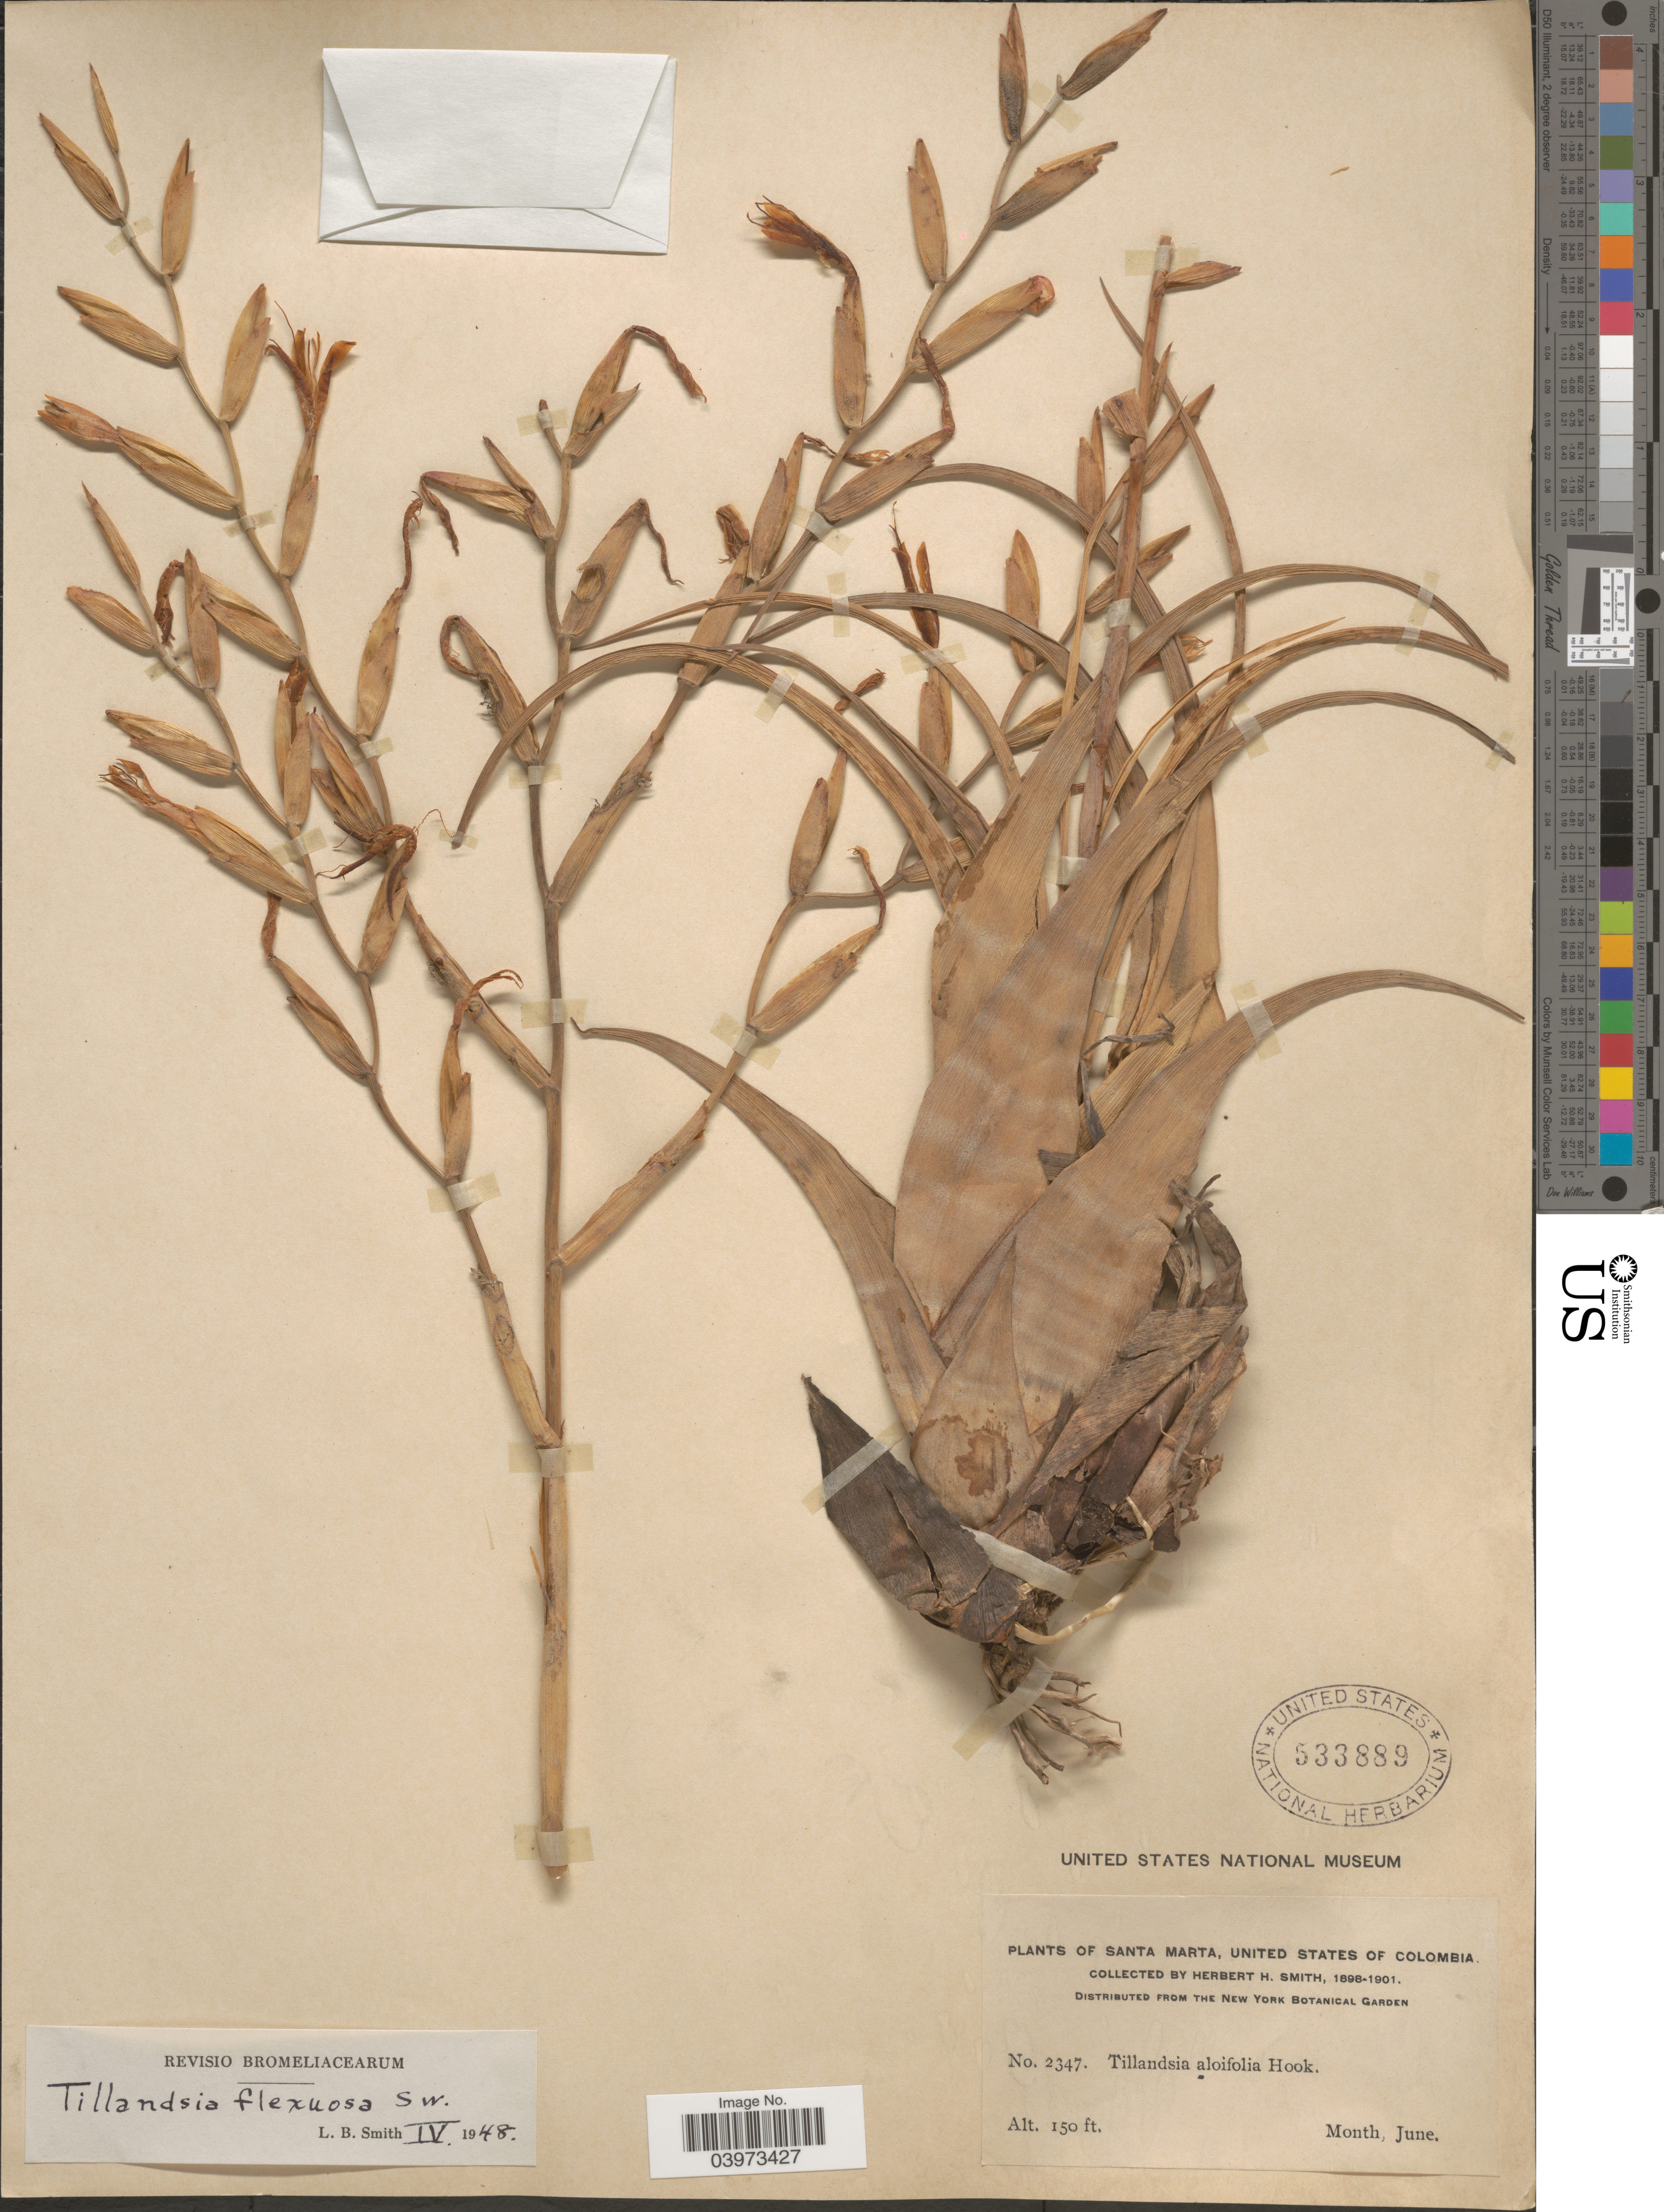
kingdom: Plantae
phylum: Tracheophyta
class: Liliopsida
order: Poales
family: Bromeliaceae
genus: Tillandsia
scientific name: Tillandsia flexuosa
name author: Sw.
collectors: Herbert H. Smith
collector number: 2347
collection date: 1898-06/1901-06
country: Colombia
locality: Santa Marta, United States of Colombia.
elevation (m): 46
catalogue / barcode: US 533889